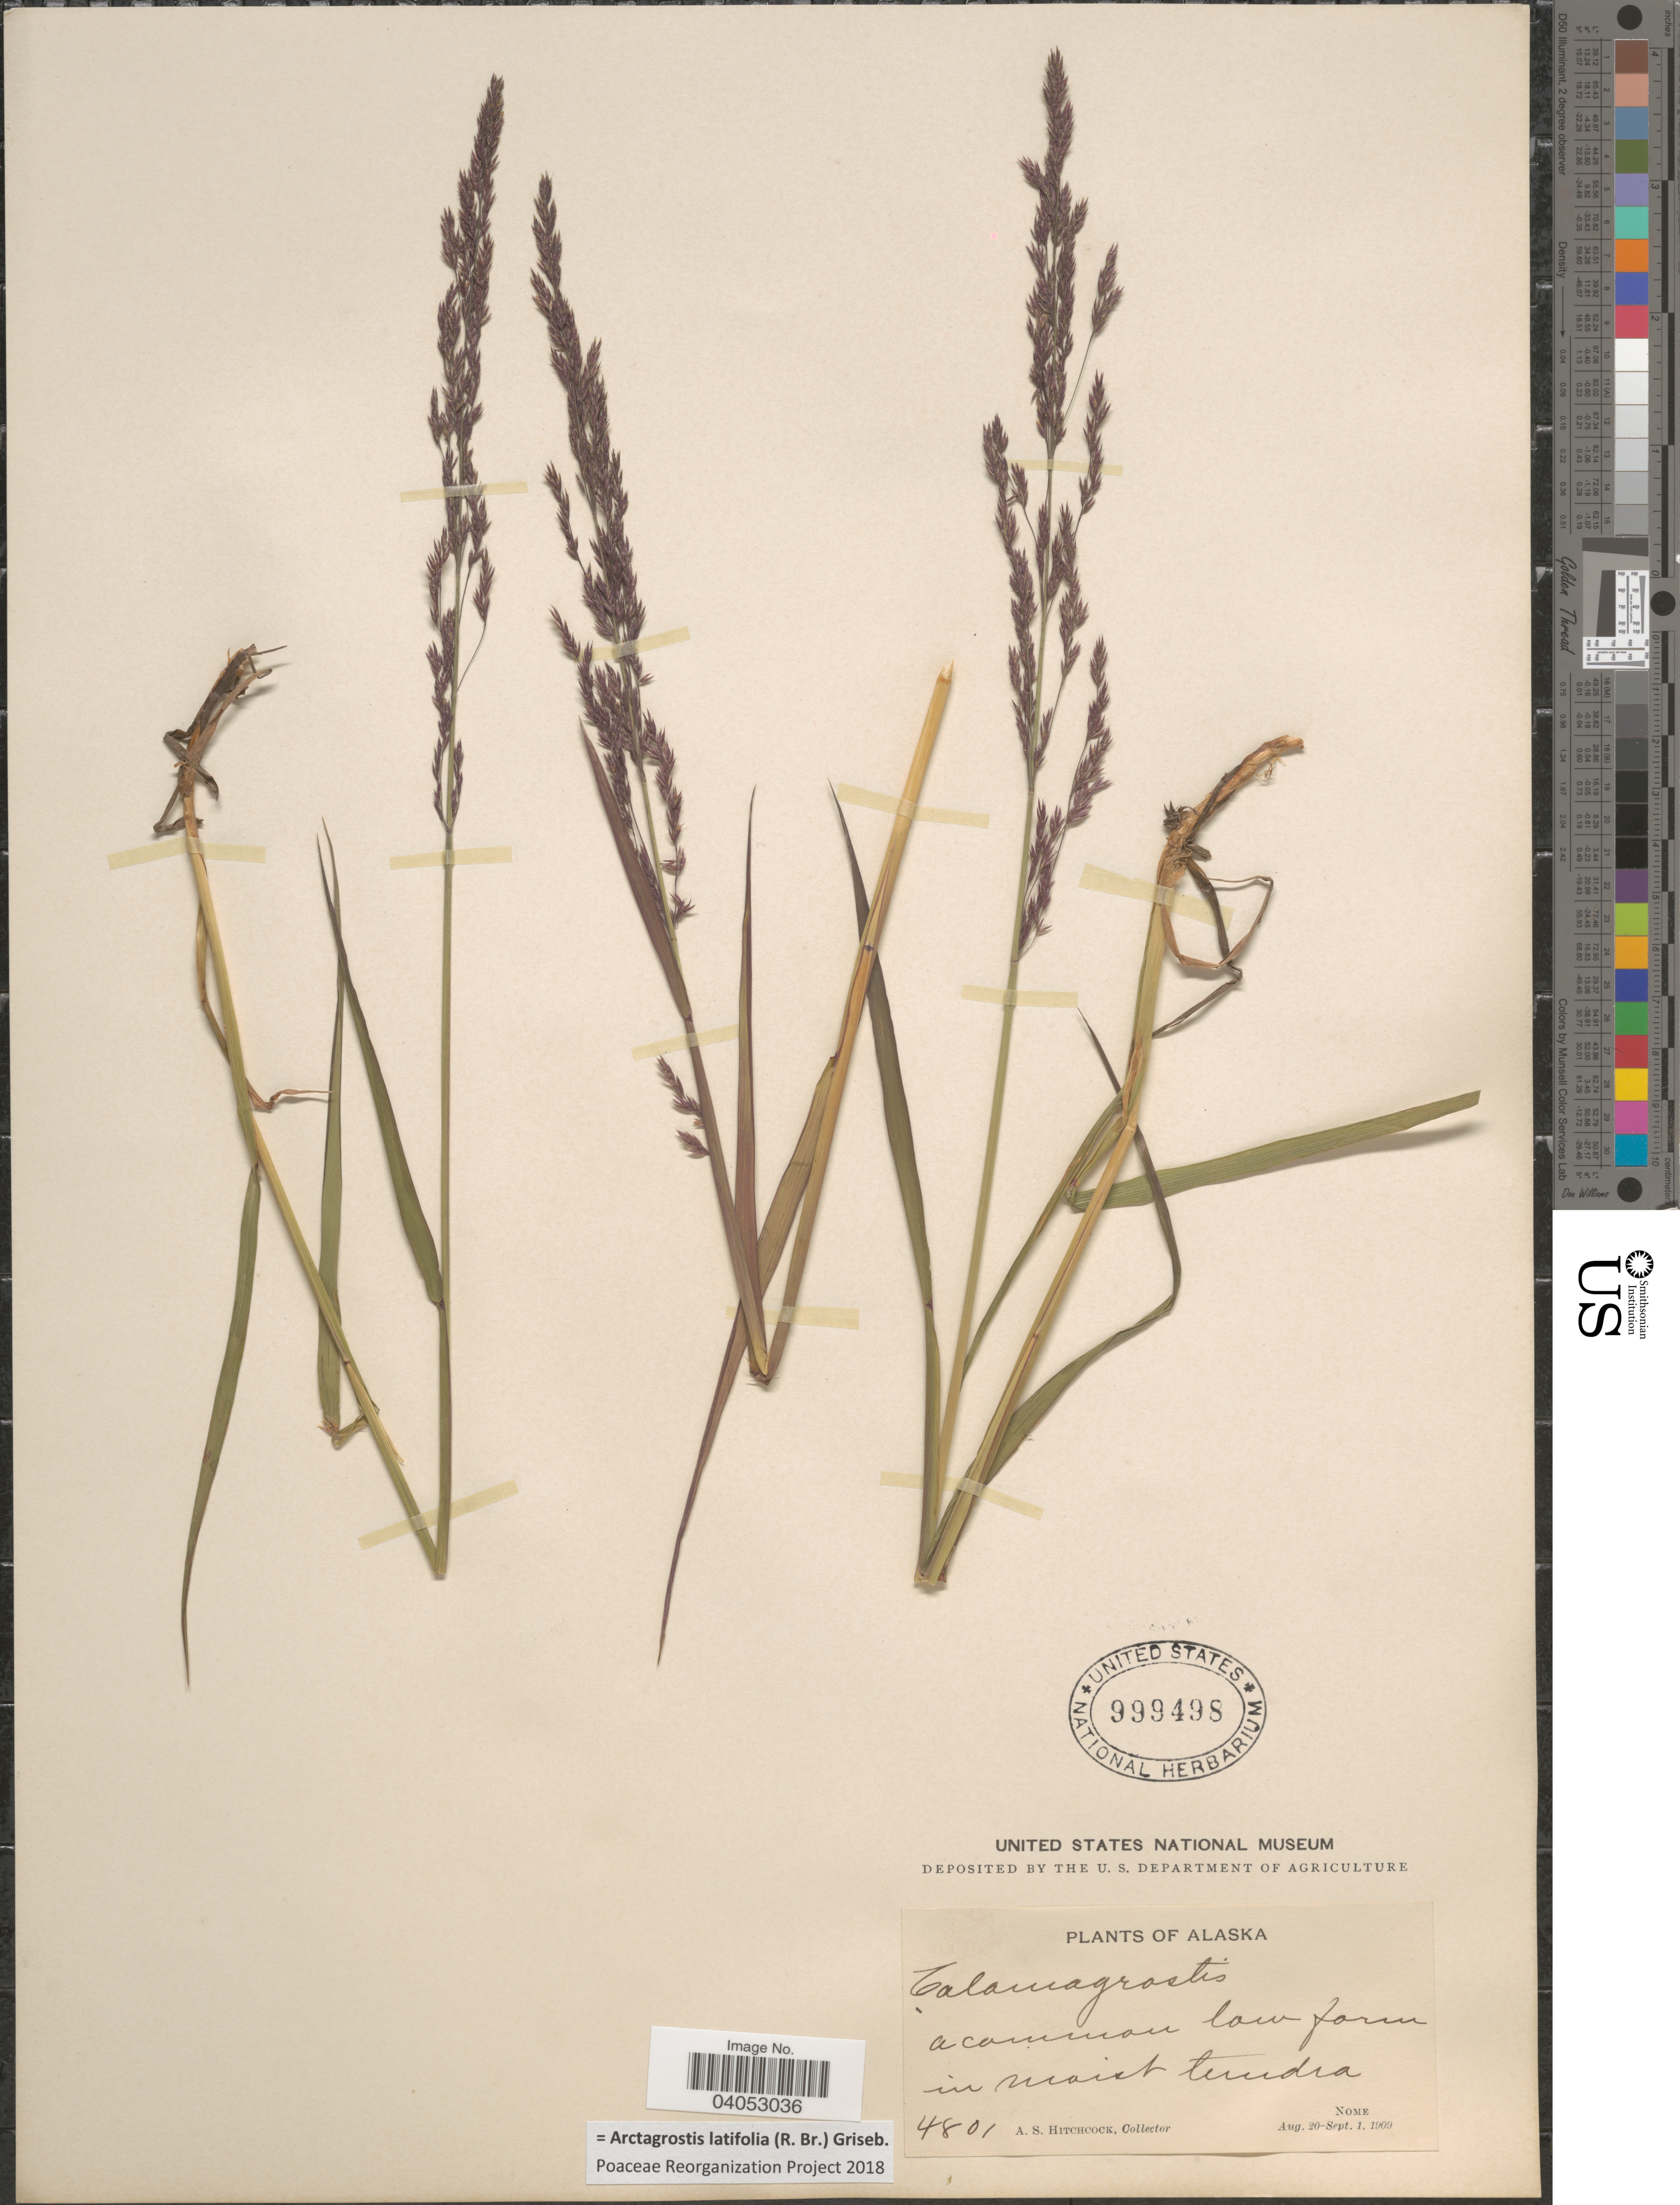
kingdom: Plantae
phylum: Tracheophyta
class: Liliopsida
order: Poales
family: Poaceae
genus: Arctagrostis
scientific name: Arctagrostis latifolia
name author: (R. Br.) Griseb.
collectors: A. S. Hitchcock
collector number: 4801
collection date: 1909-08-20/1909-09-01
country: United States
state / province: Alaska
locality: Nome.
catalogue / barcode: US 999498